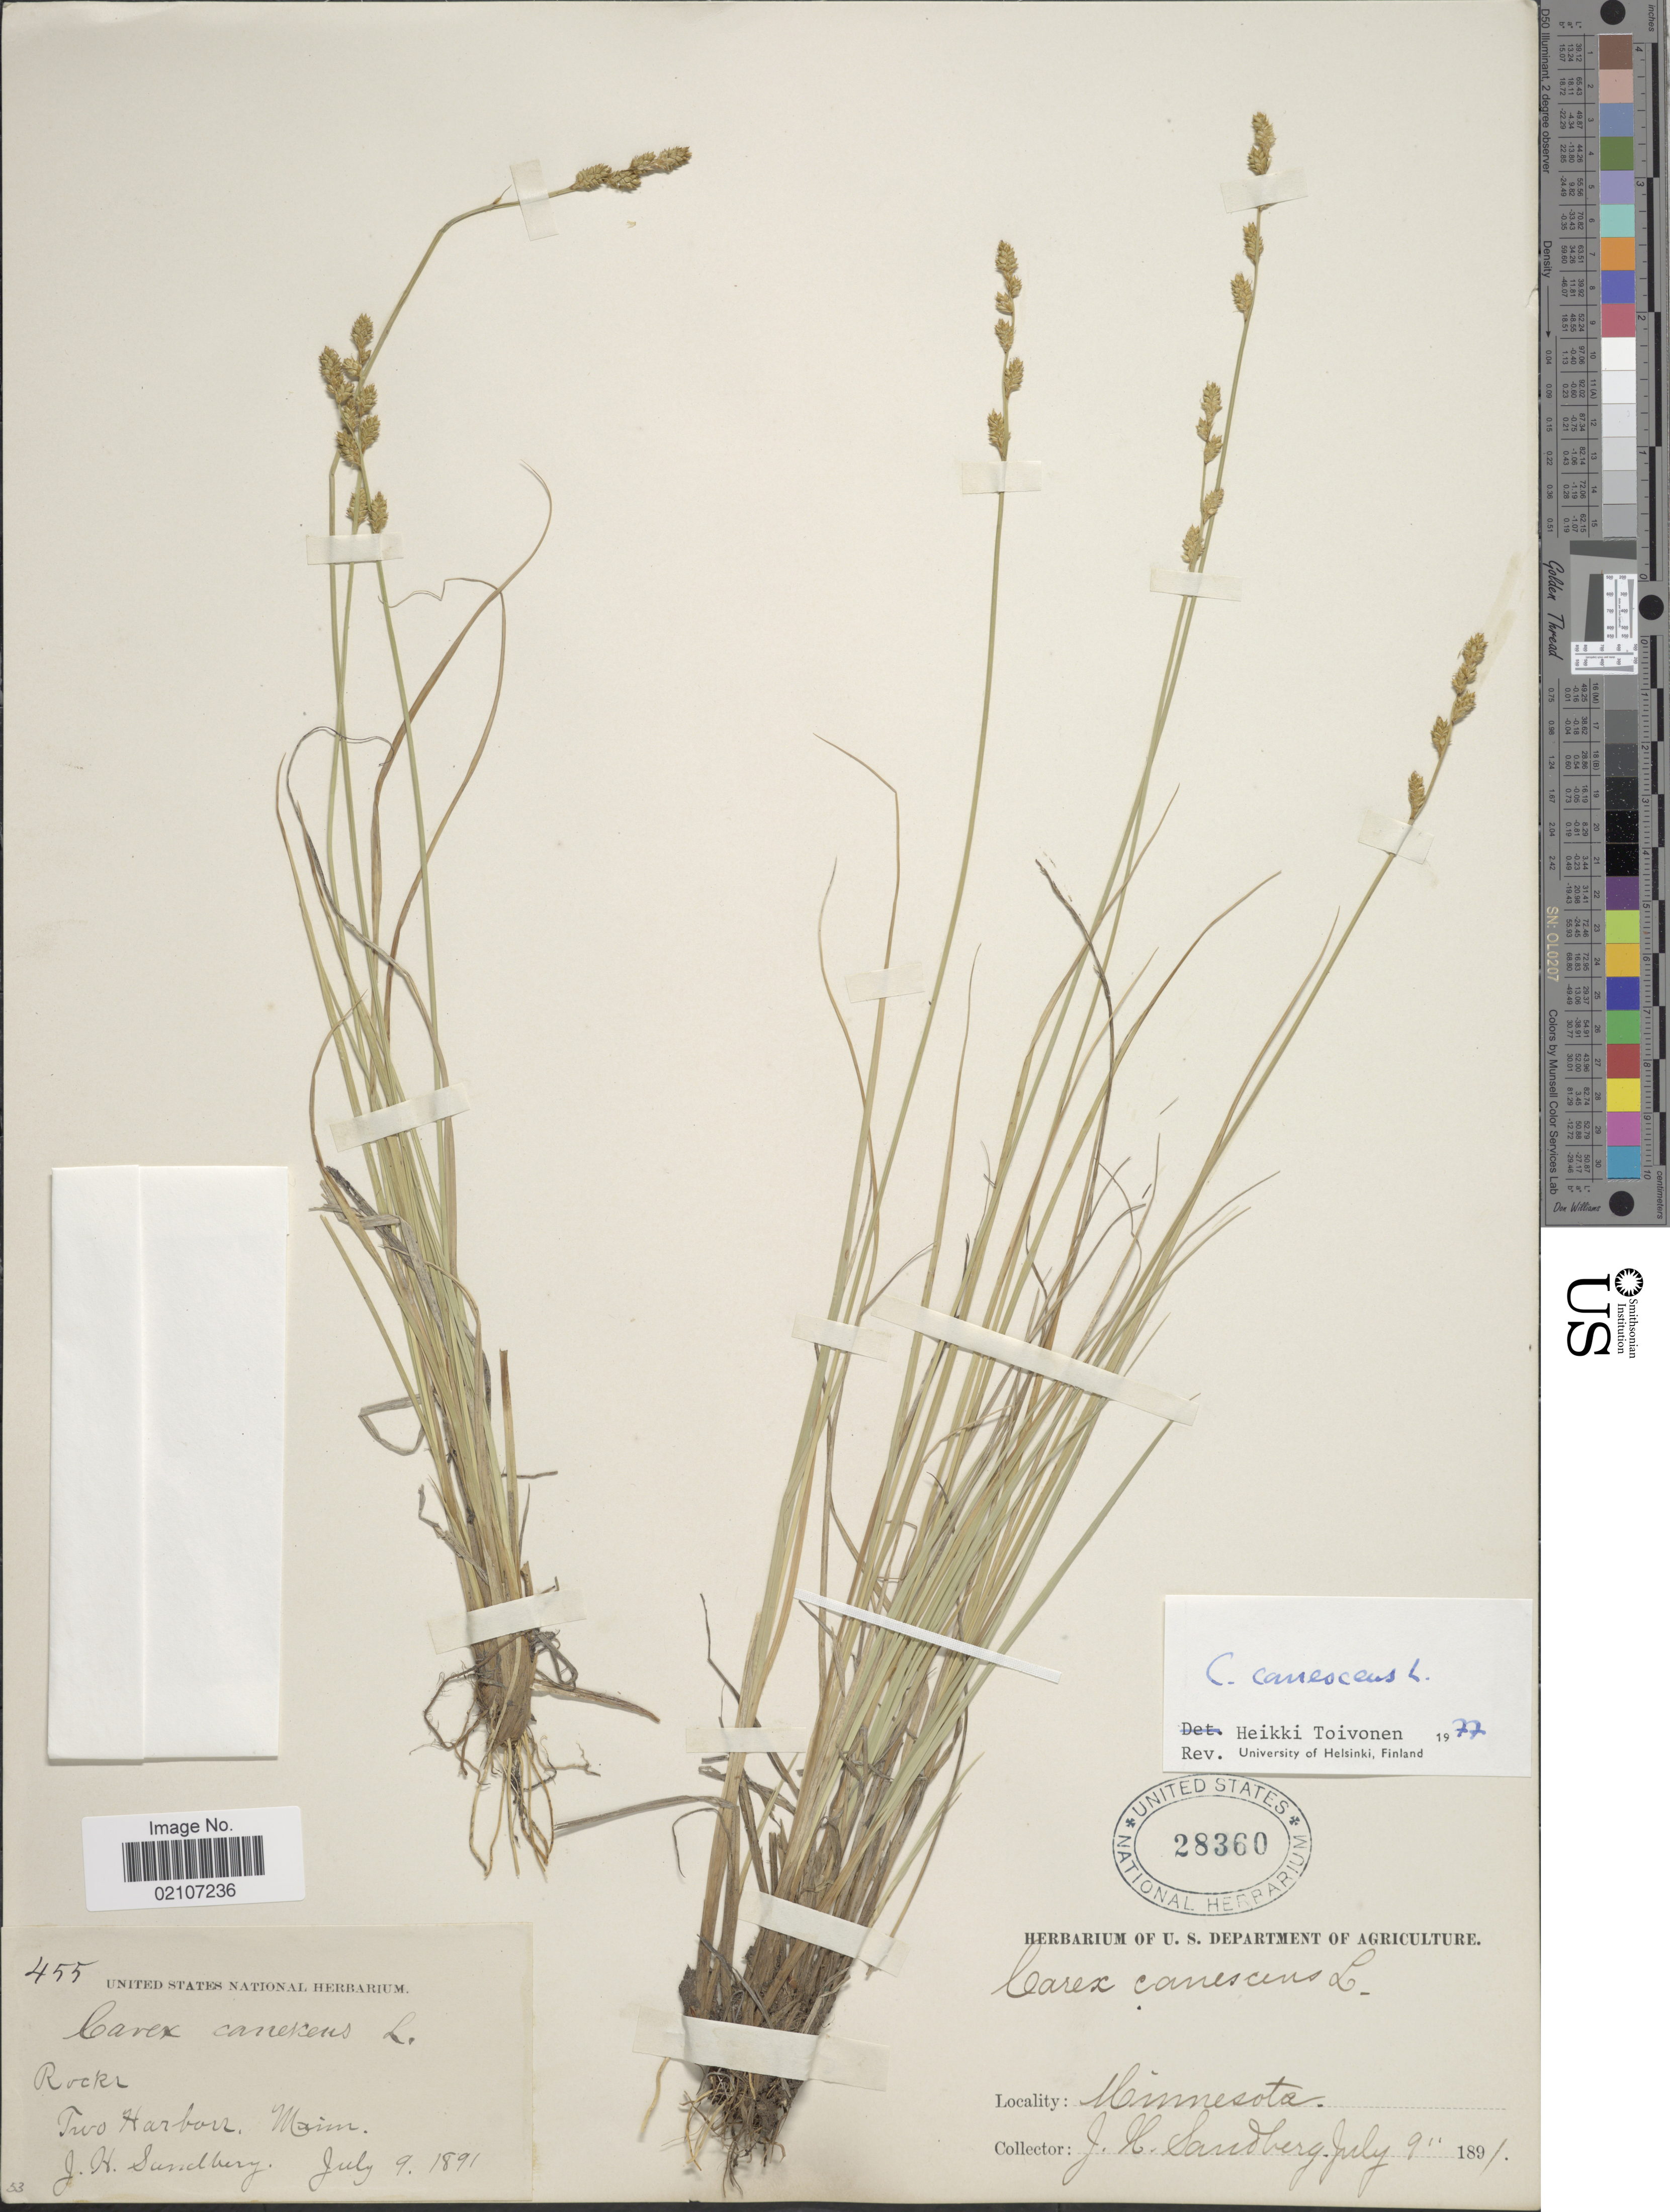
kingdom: Plantae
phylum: Tracheophyta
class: Liliopsida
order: Poales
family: Cyperaceae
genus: Carex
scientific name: Carex canescens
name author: L.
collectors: J. H. Sandberg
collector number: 455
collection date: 1891-07-09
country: United States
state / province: Minnesota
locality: Two Harbour,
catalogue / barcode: US 28360